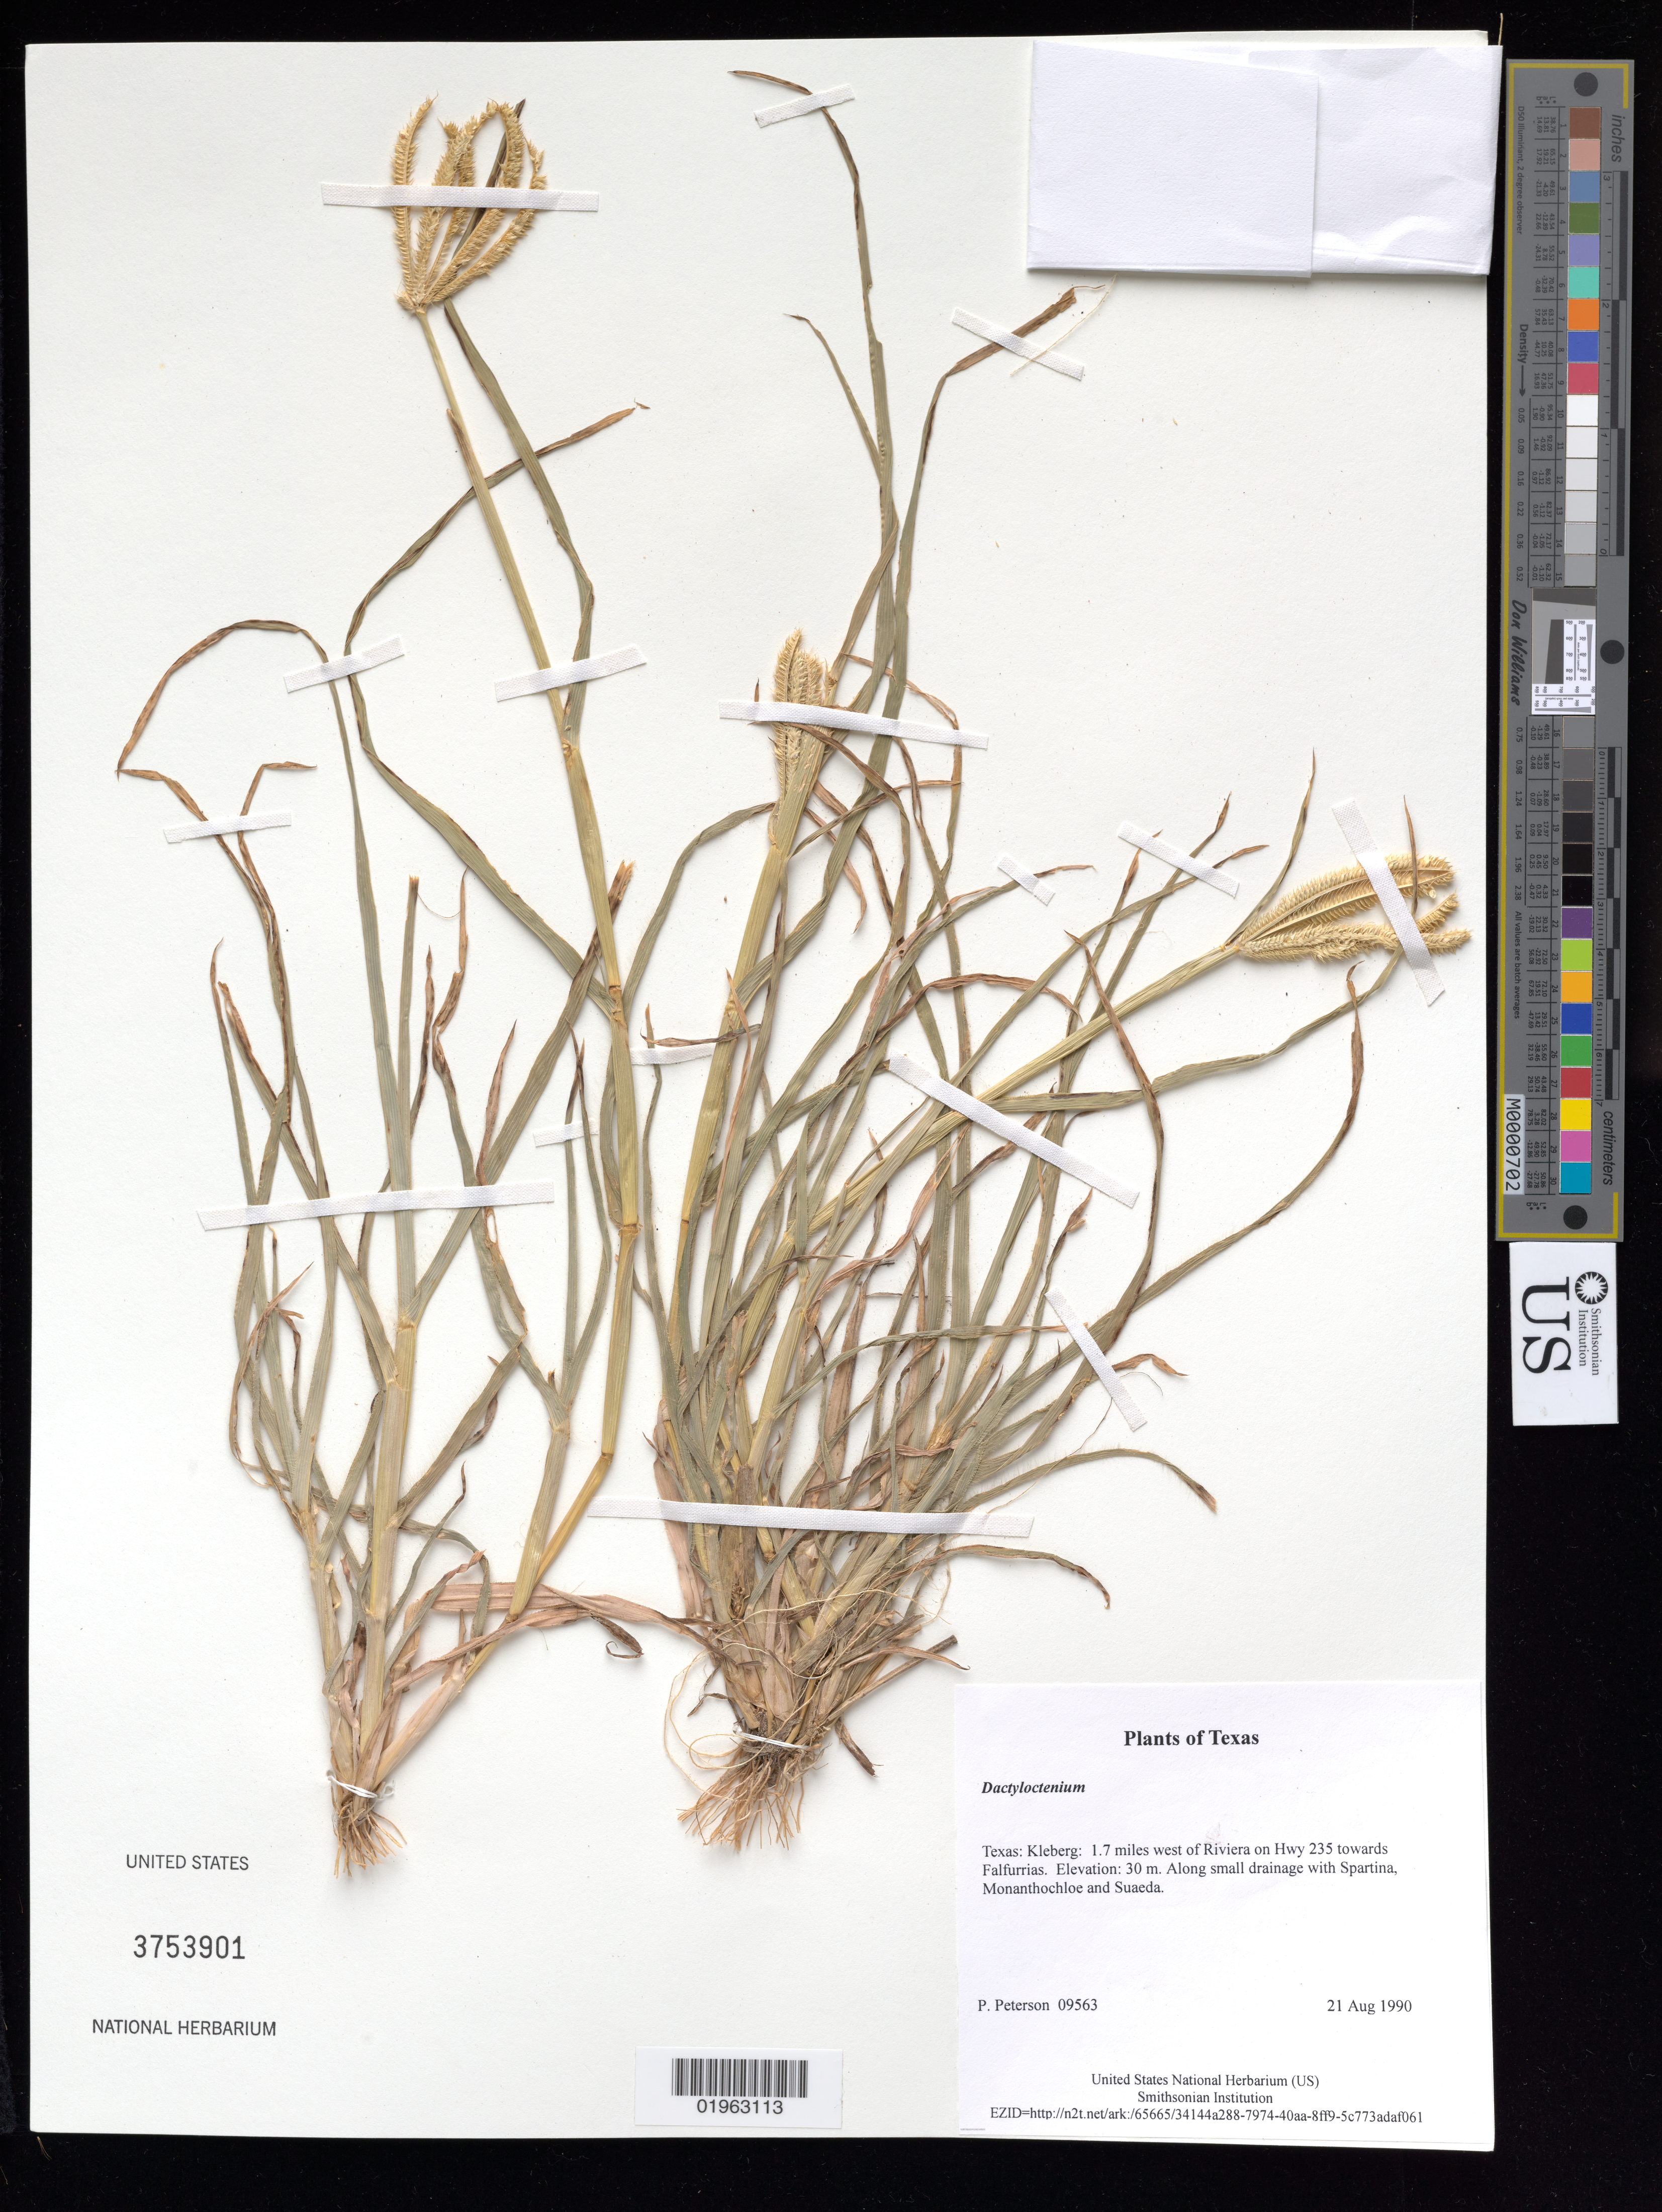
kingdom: Plantae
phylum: Tracheophyta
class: Liliopsida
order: Poales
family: Poaceae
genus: Dactyloctenium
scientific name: Dactyloctenium sp.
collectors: P. M. Peterson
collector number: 09563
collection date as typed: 21 Aug 1990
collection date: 1990-08-21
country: United States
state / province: Texas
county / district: Kleberg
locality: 1.7 miles west of Riviera on Hwy 235 towards Falfurrias.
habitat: Along small drainage with Spartina, Monanthochloe and Suaeda.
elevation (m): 30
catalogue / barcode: US 3753901